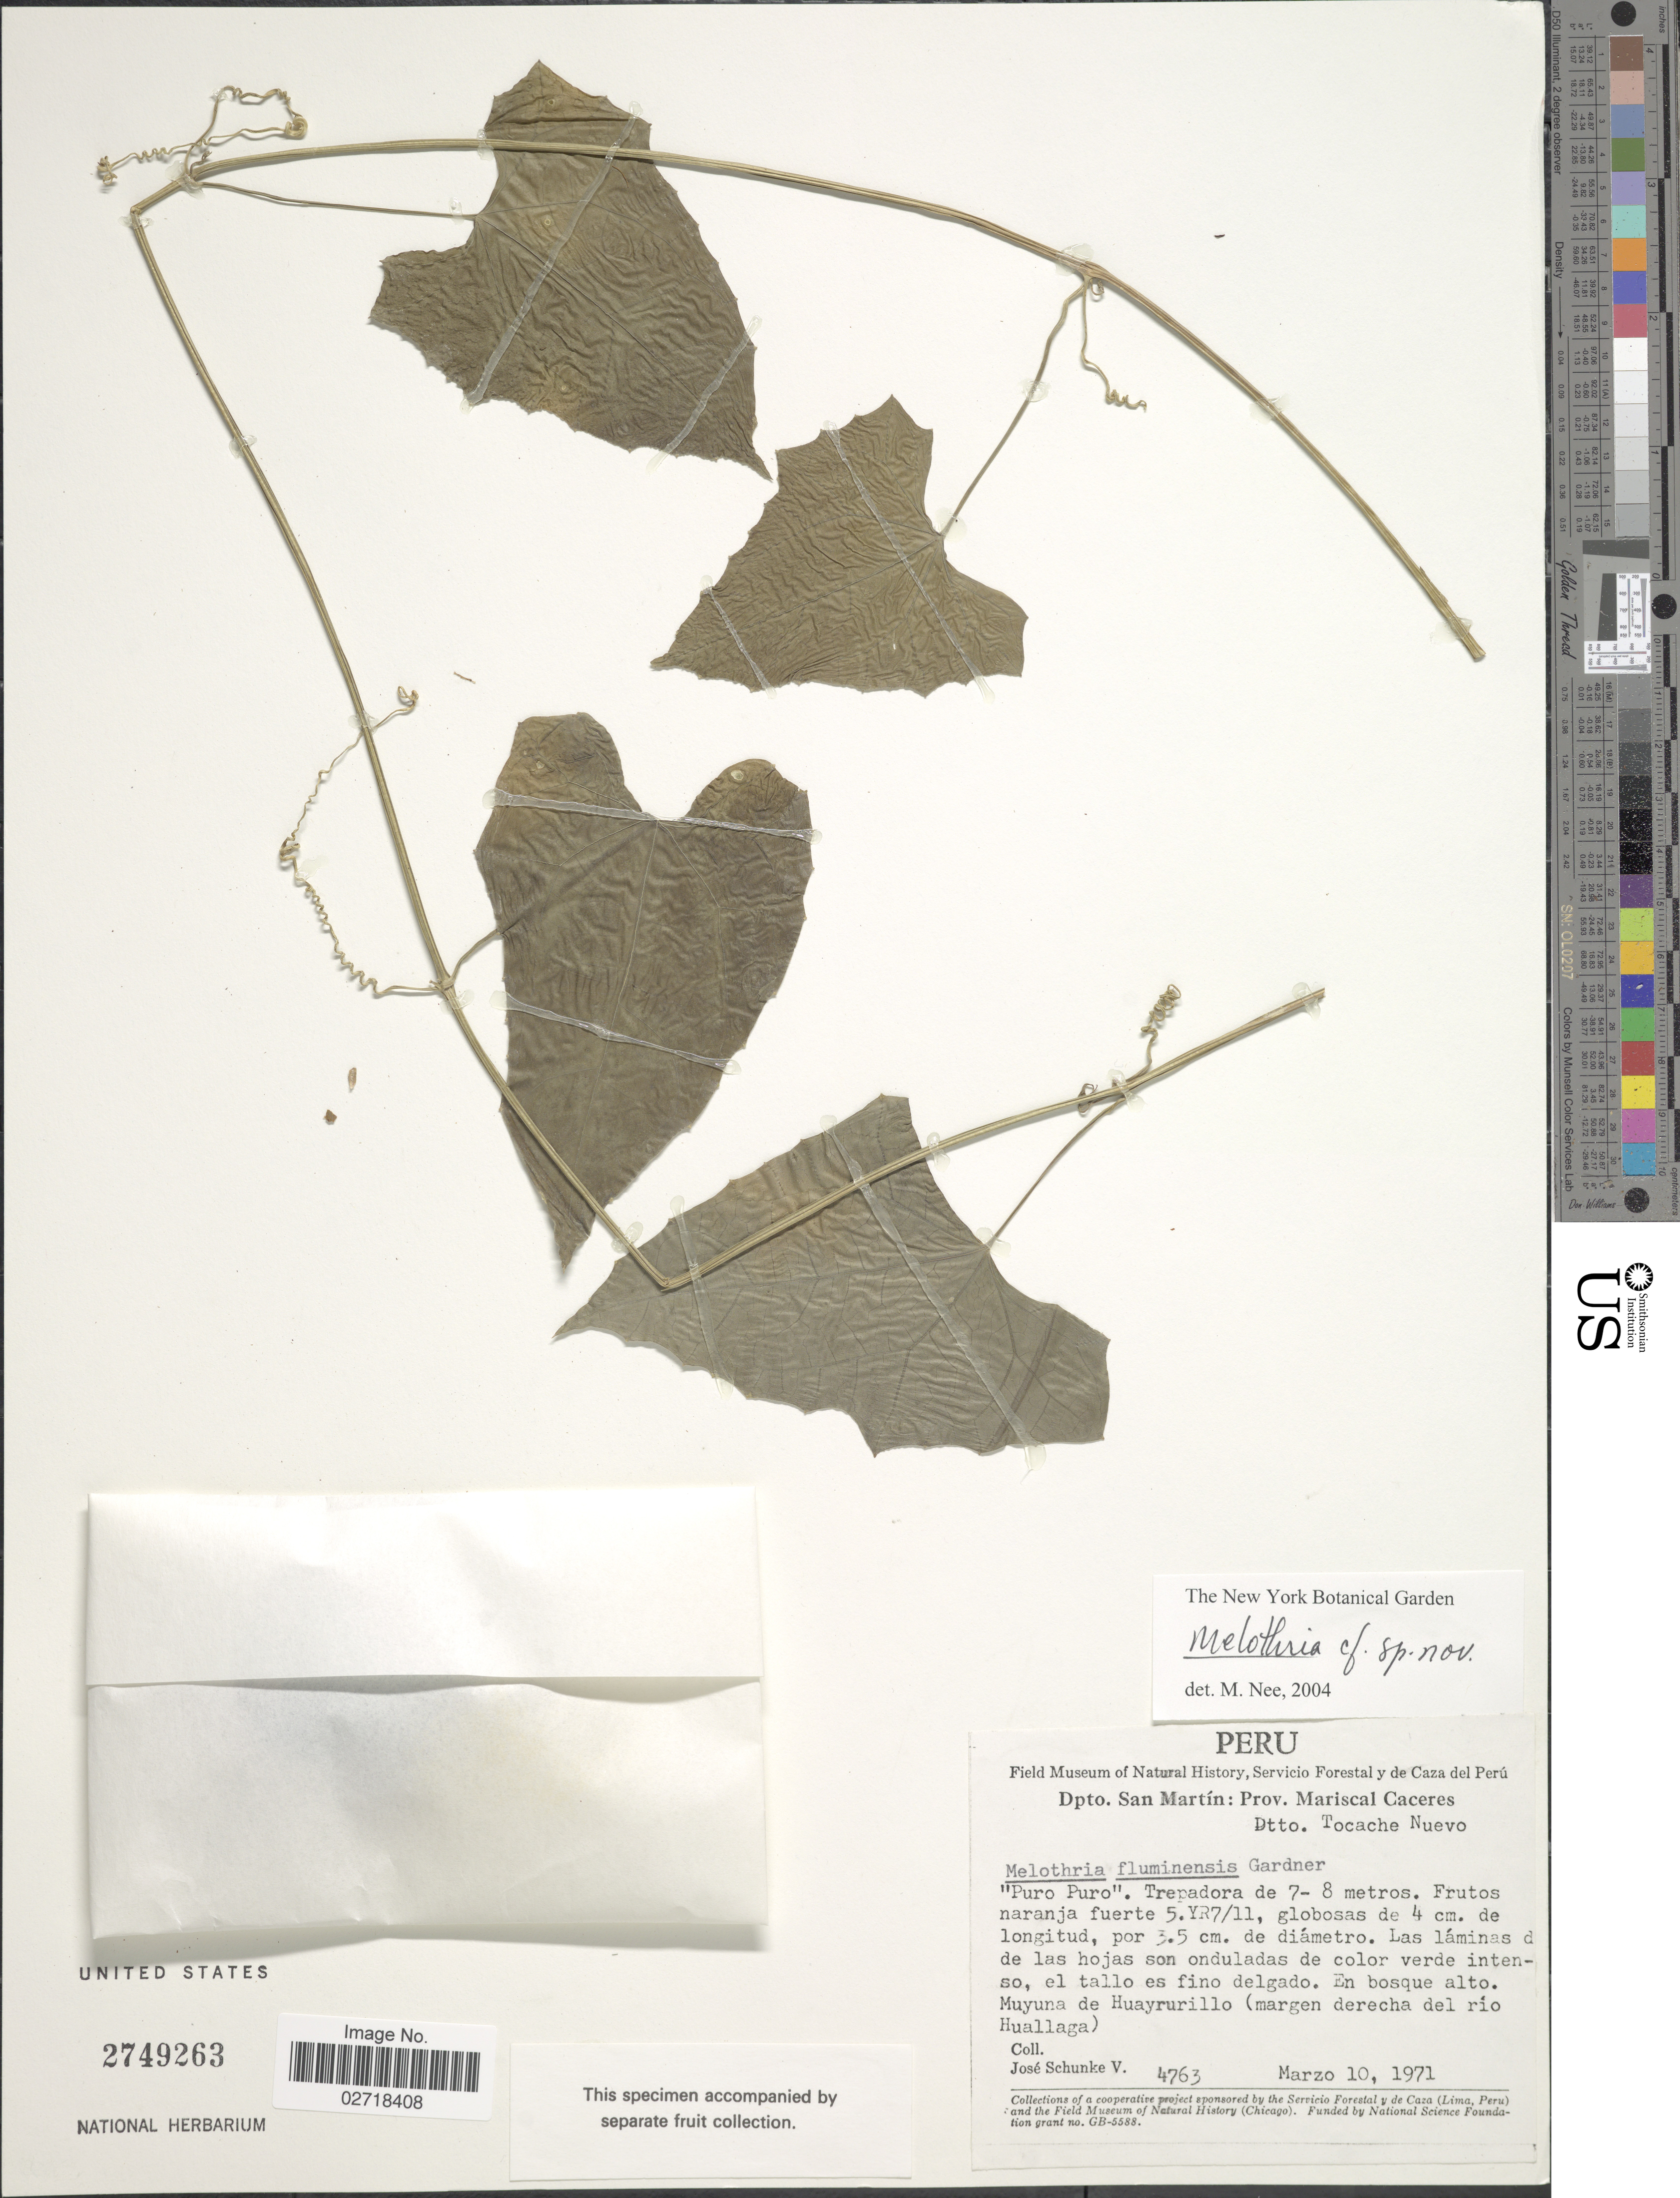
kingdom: Plantae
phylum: Tracheophyta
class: Magnoliopsida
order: Cucurbitales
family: Cucurbitaceae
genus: Melothria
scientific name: Melothria sp.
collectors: J. Schunke Vigo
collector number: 4763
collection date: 1971-03-10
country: Peru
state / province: San Martín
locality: Prov. Mariscal caceres. Dtto. Tocache Nuevo. Muyuna de Huayrurillo (margen derecha del rio Huallaga)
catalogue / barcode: US 2749263